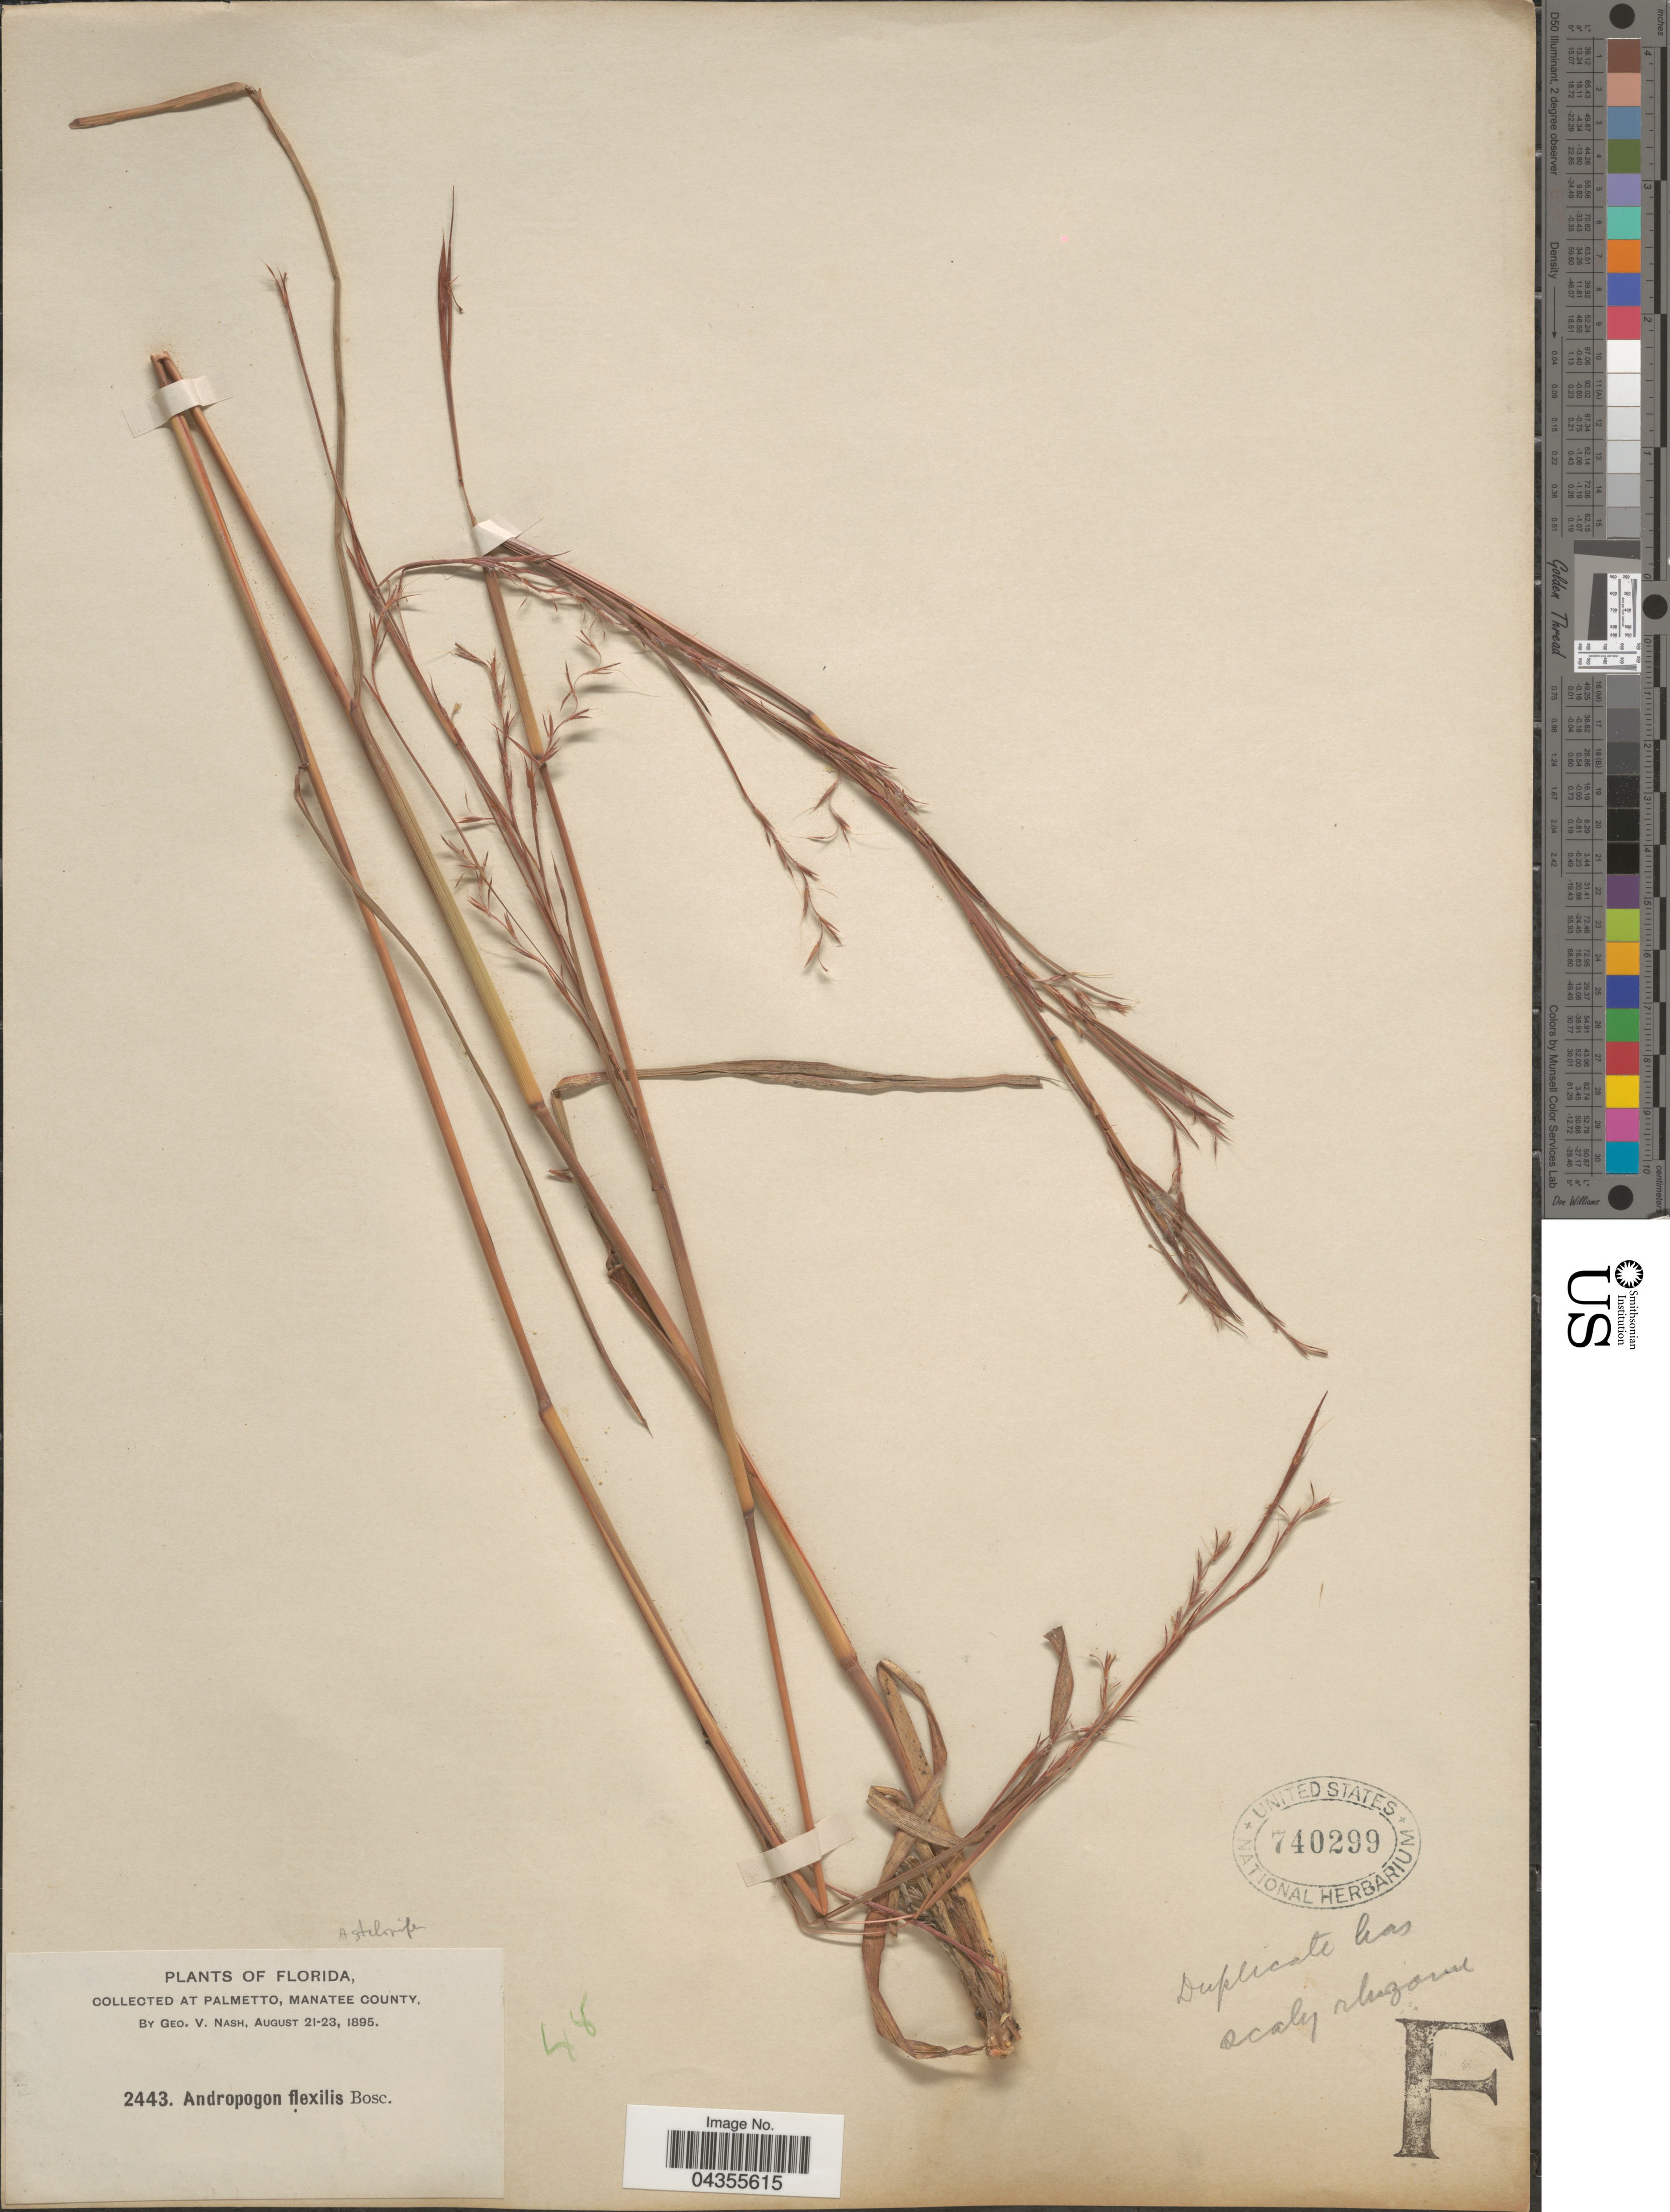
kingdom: Plantae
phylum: Tracheophyta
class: Liliopsida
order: Poales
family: Poaceae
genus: Schizachyrium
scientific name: Schizachyrium scoparium var. stoloniferum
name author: (Nash) Wipff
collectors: G. V. Nash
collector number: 2443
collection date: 1895-08-21/1895-08-23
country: United States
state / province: Florida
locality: Palmetto, Manatee County.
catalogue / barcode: US 740299